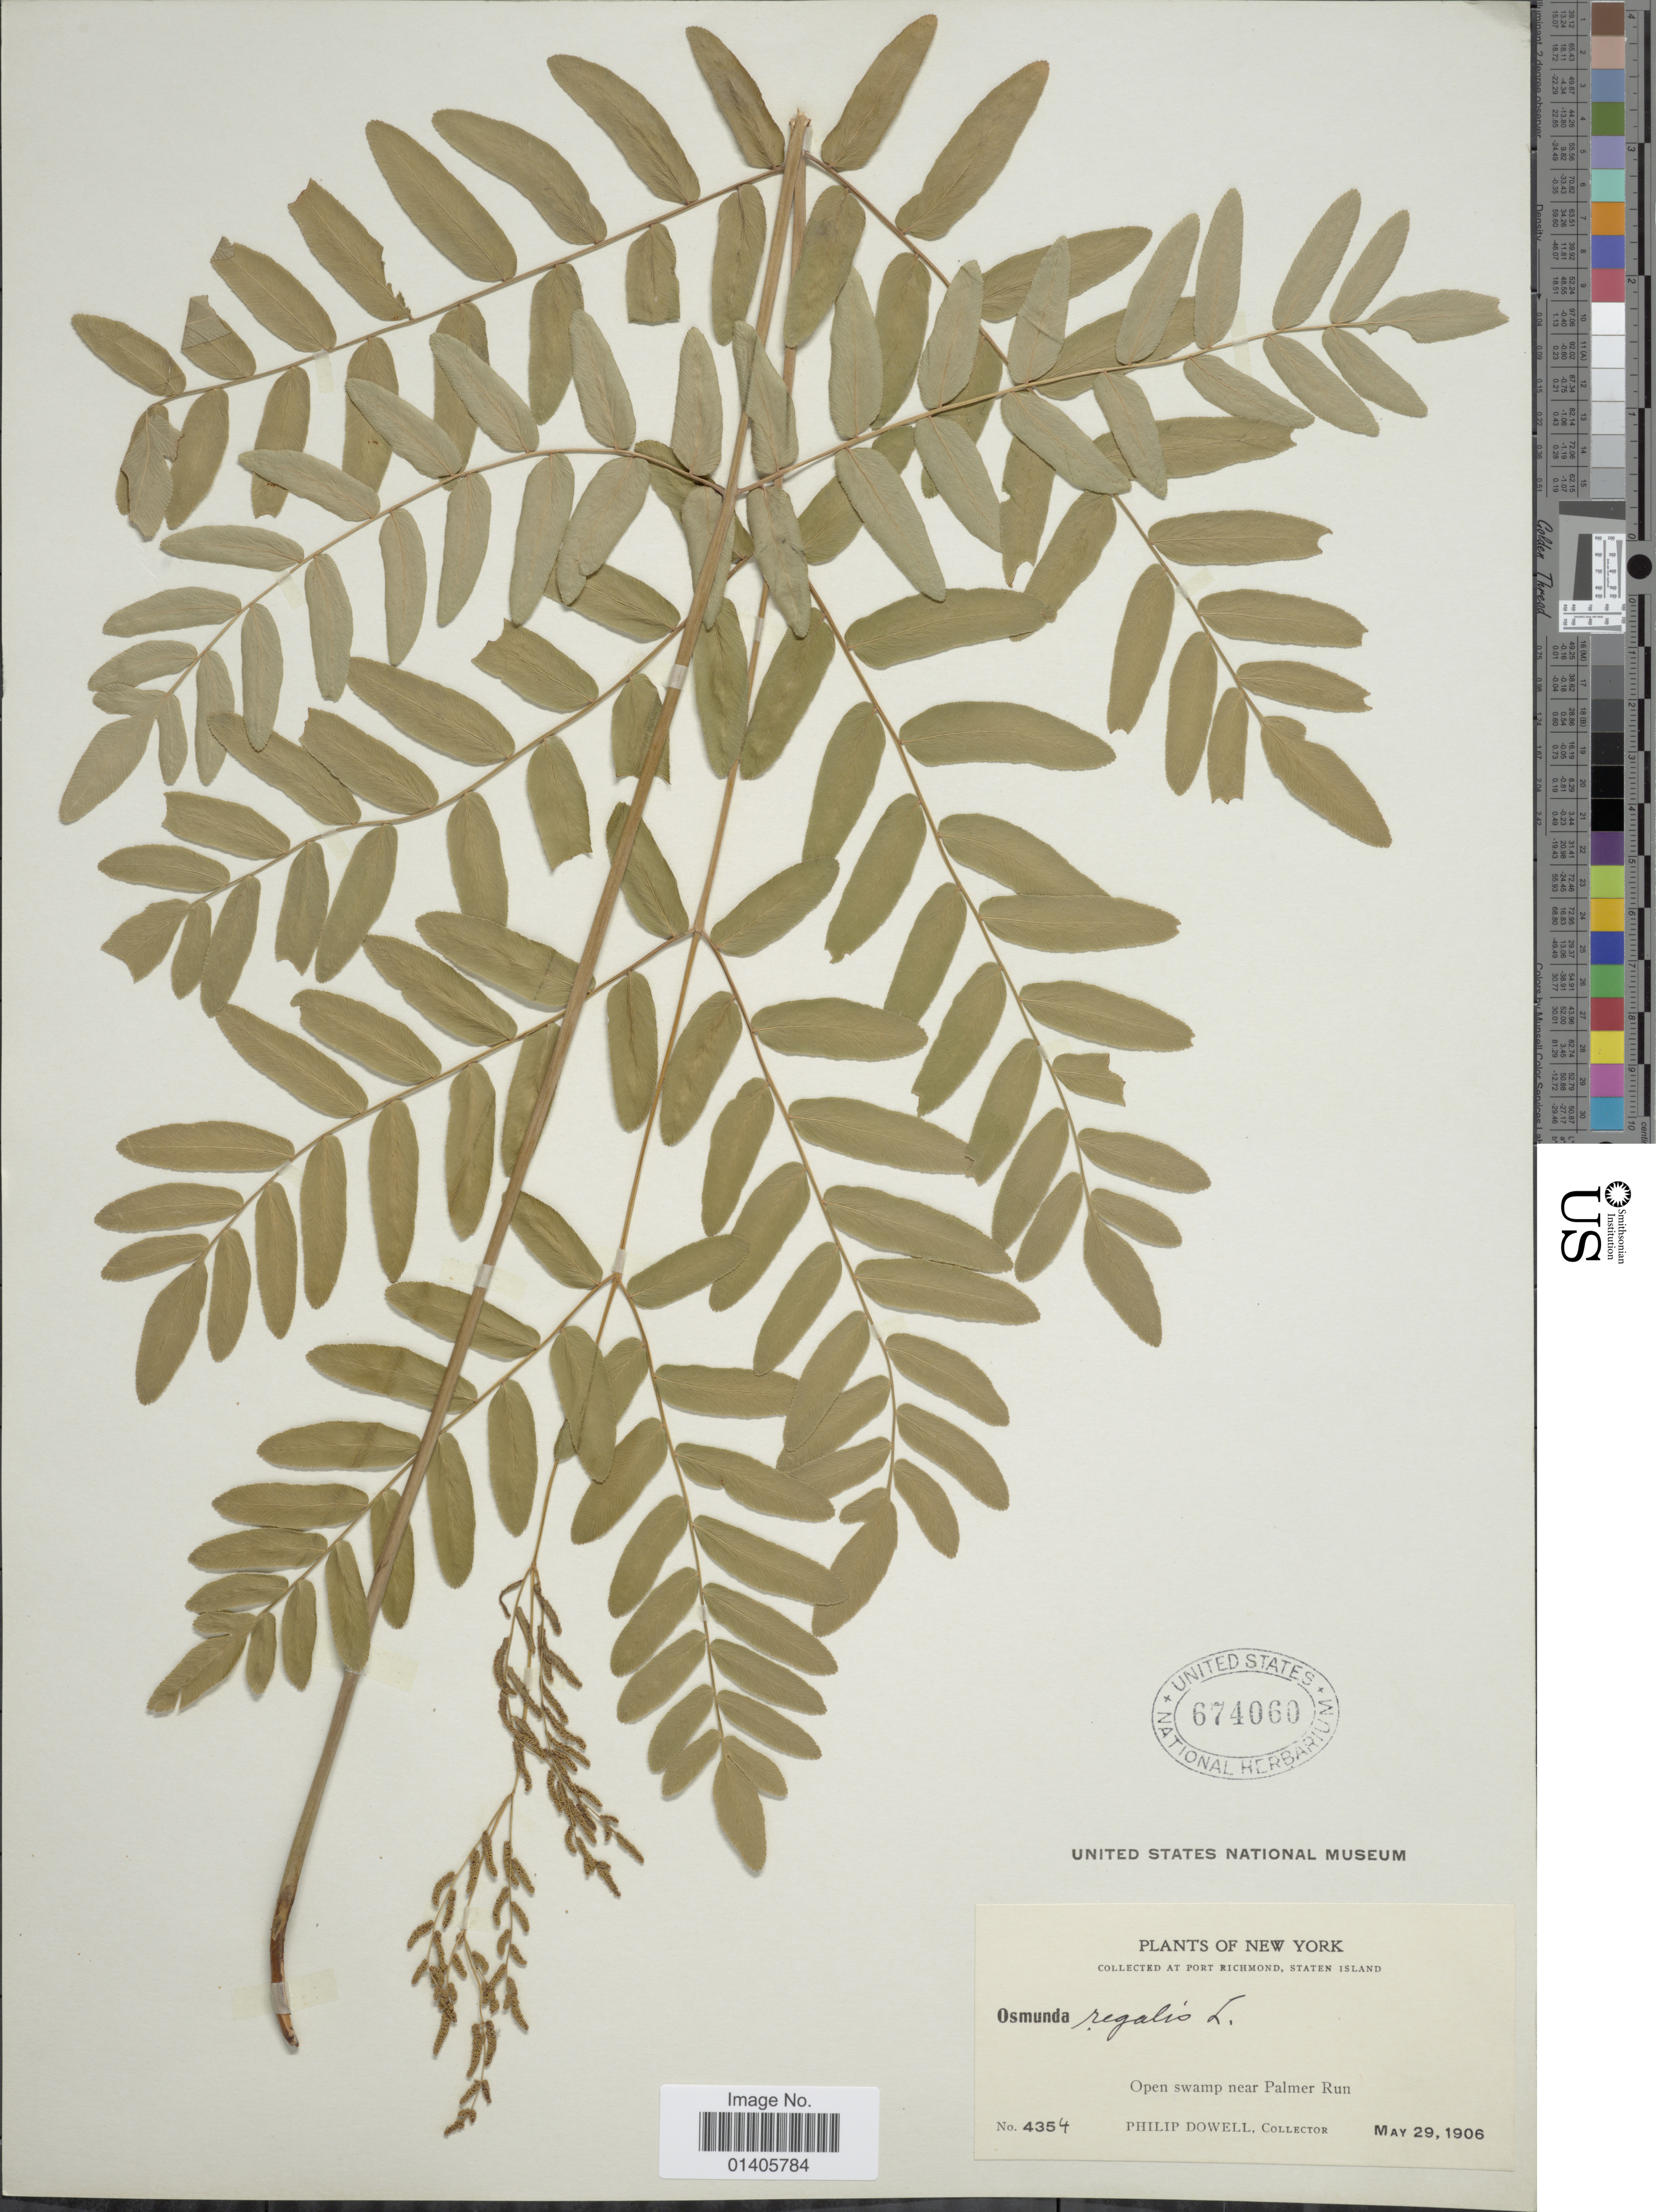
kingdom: Plantae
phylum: Tracheophyta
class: Polypodiopsida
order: Osmundales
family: Osmundaceae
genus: Osmunda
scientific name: Osmunda regalis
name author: L.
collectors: P. Dowell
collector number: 4354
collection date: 1906-05-29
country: United States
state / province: New York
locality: At Port Richmond, Staten island, Open swamp near Palmer Run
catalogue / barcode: US 674060